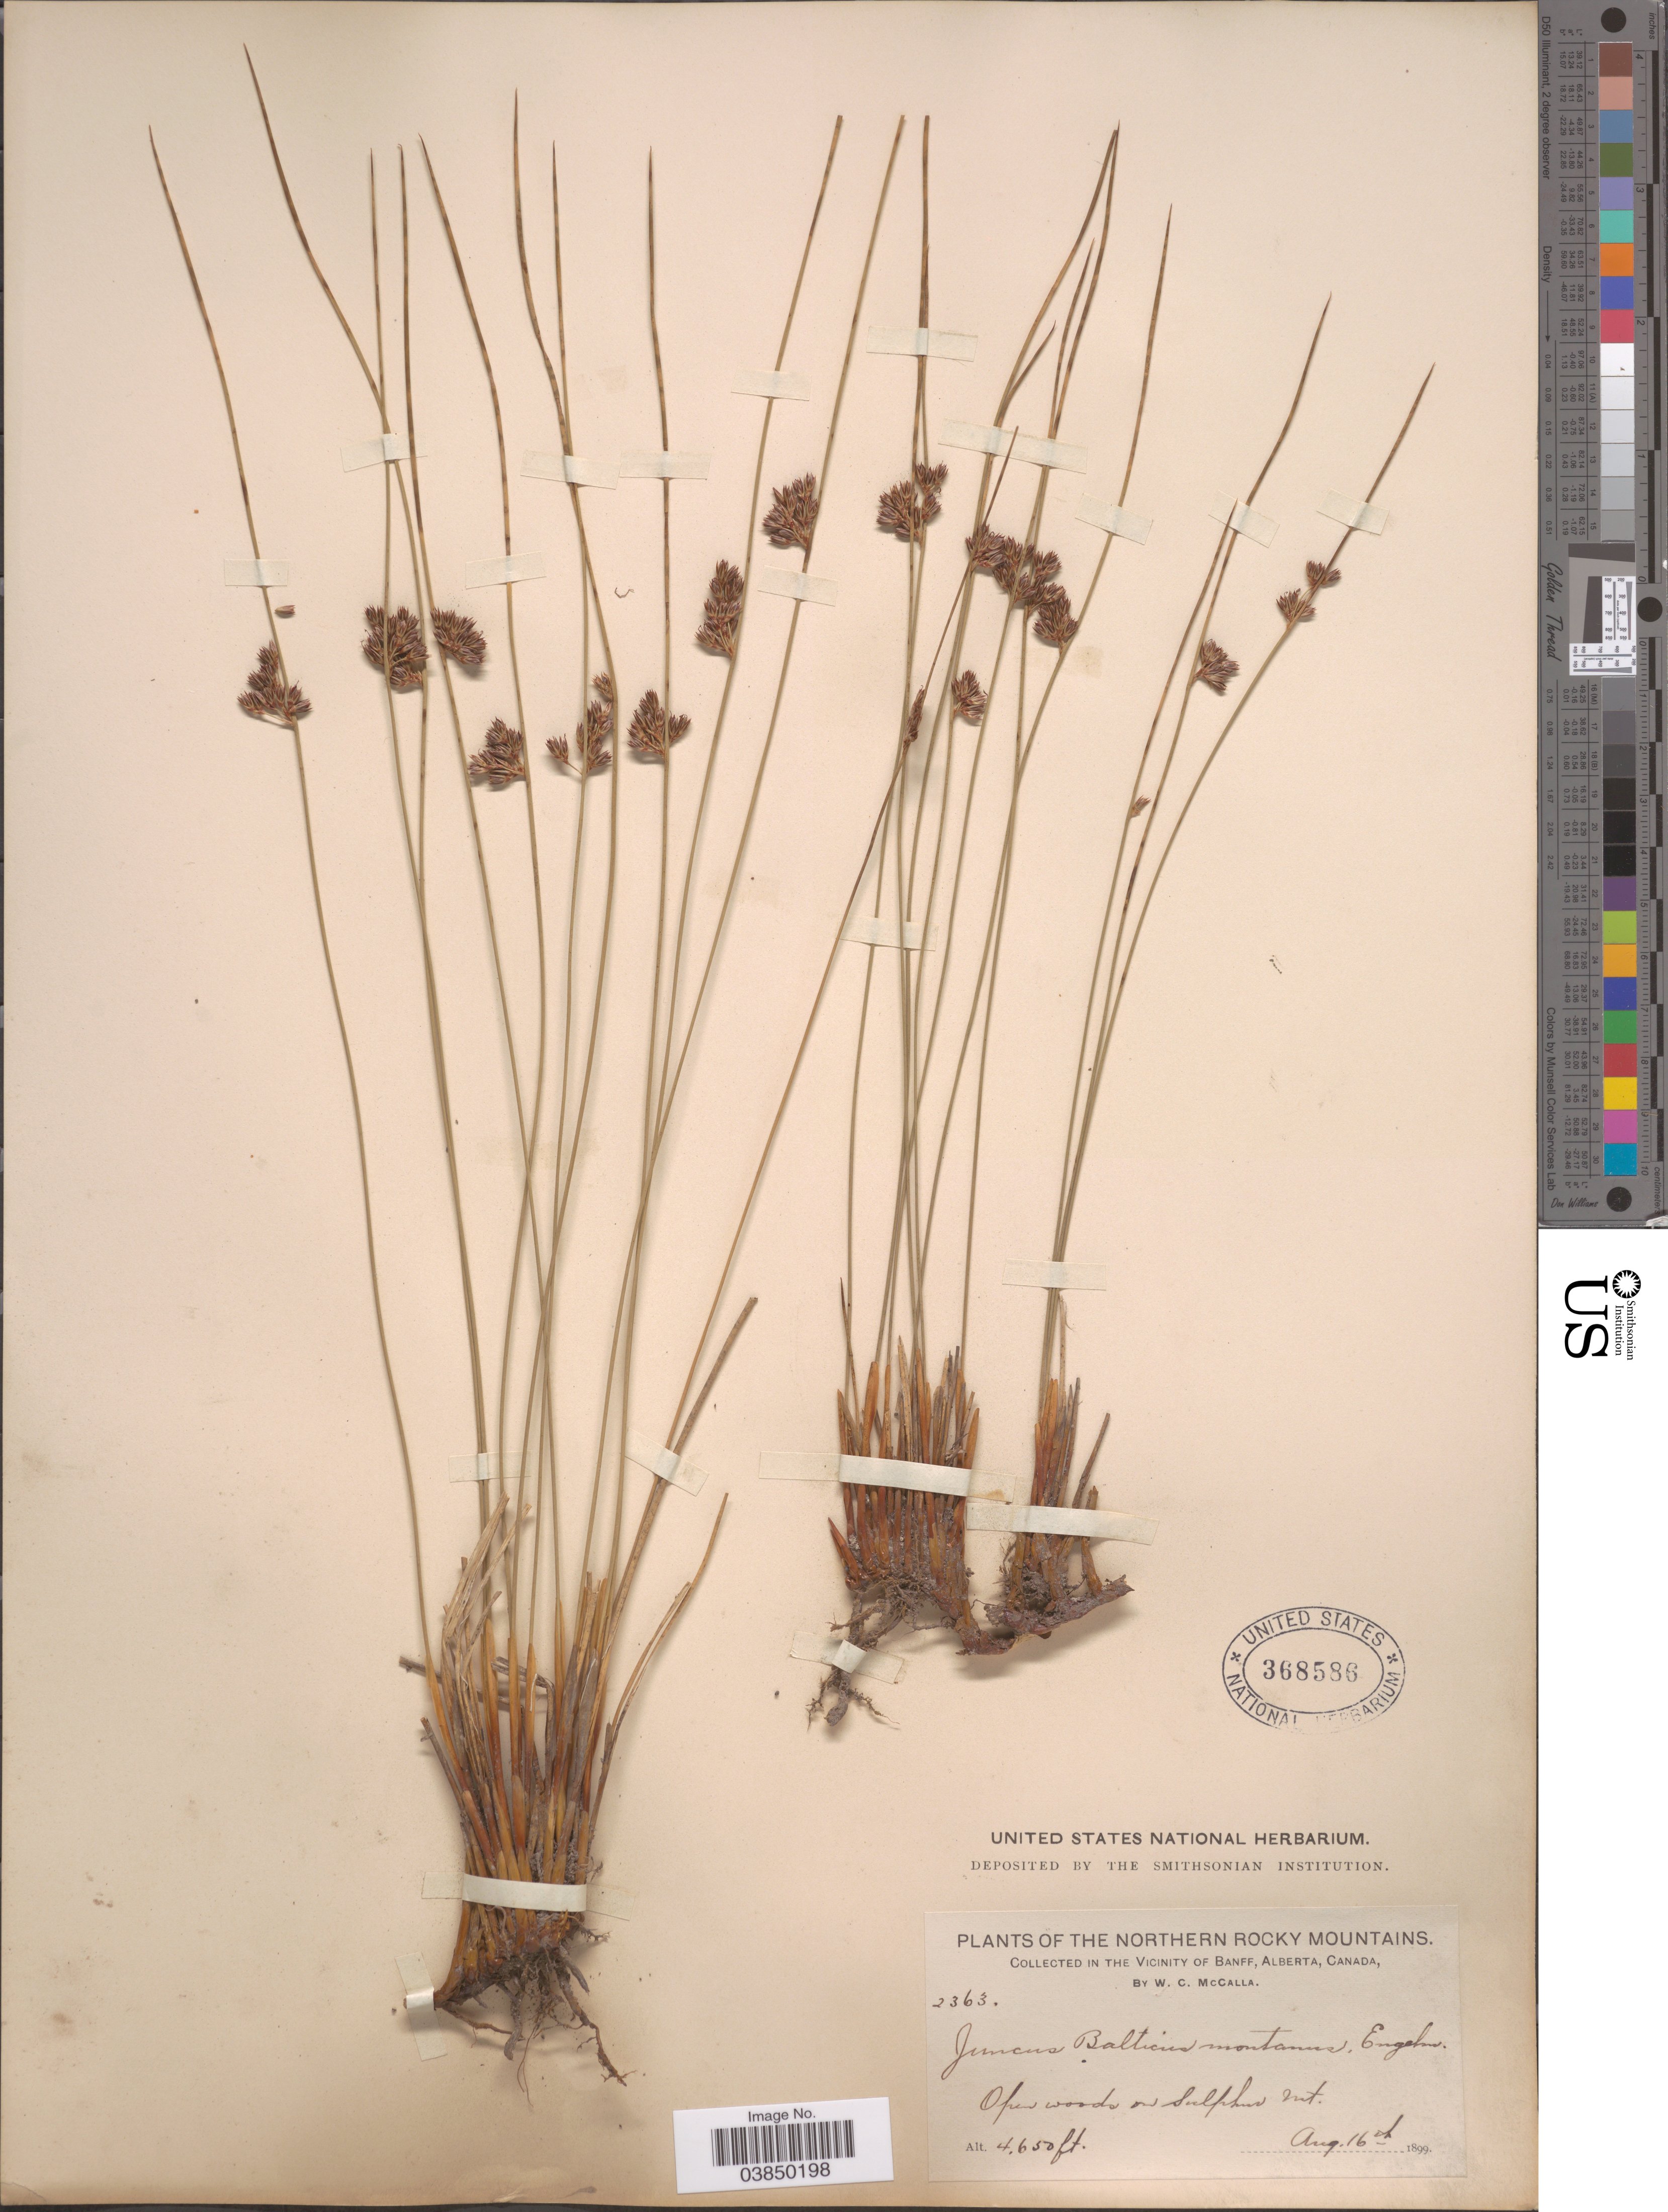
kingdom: Plantae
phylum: Tracheophyta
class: Liliopsida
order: Poales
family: Juncaceae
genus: Juncus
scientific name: Juncus balticus var. montanus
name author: Engelm.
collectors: W. McCalla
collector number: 2363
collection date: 1899-08-16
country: Canada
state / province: Alberta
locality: The Northern Rocky Mountains. In the Vicinity of Banff. On Sulphur Mt.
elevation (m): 1417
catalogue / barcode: US 368586